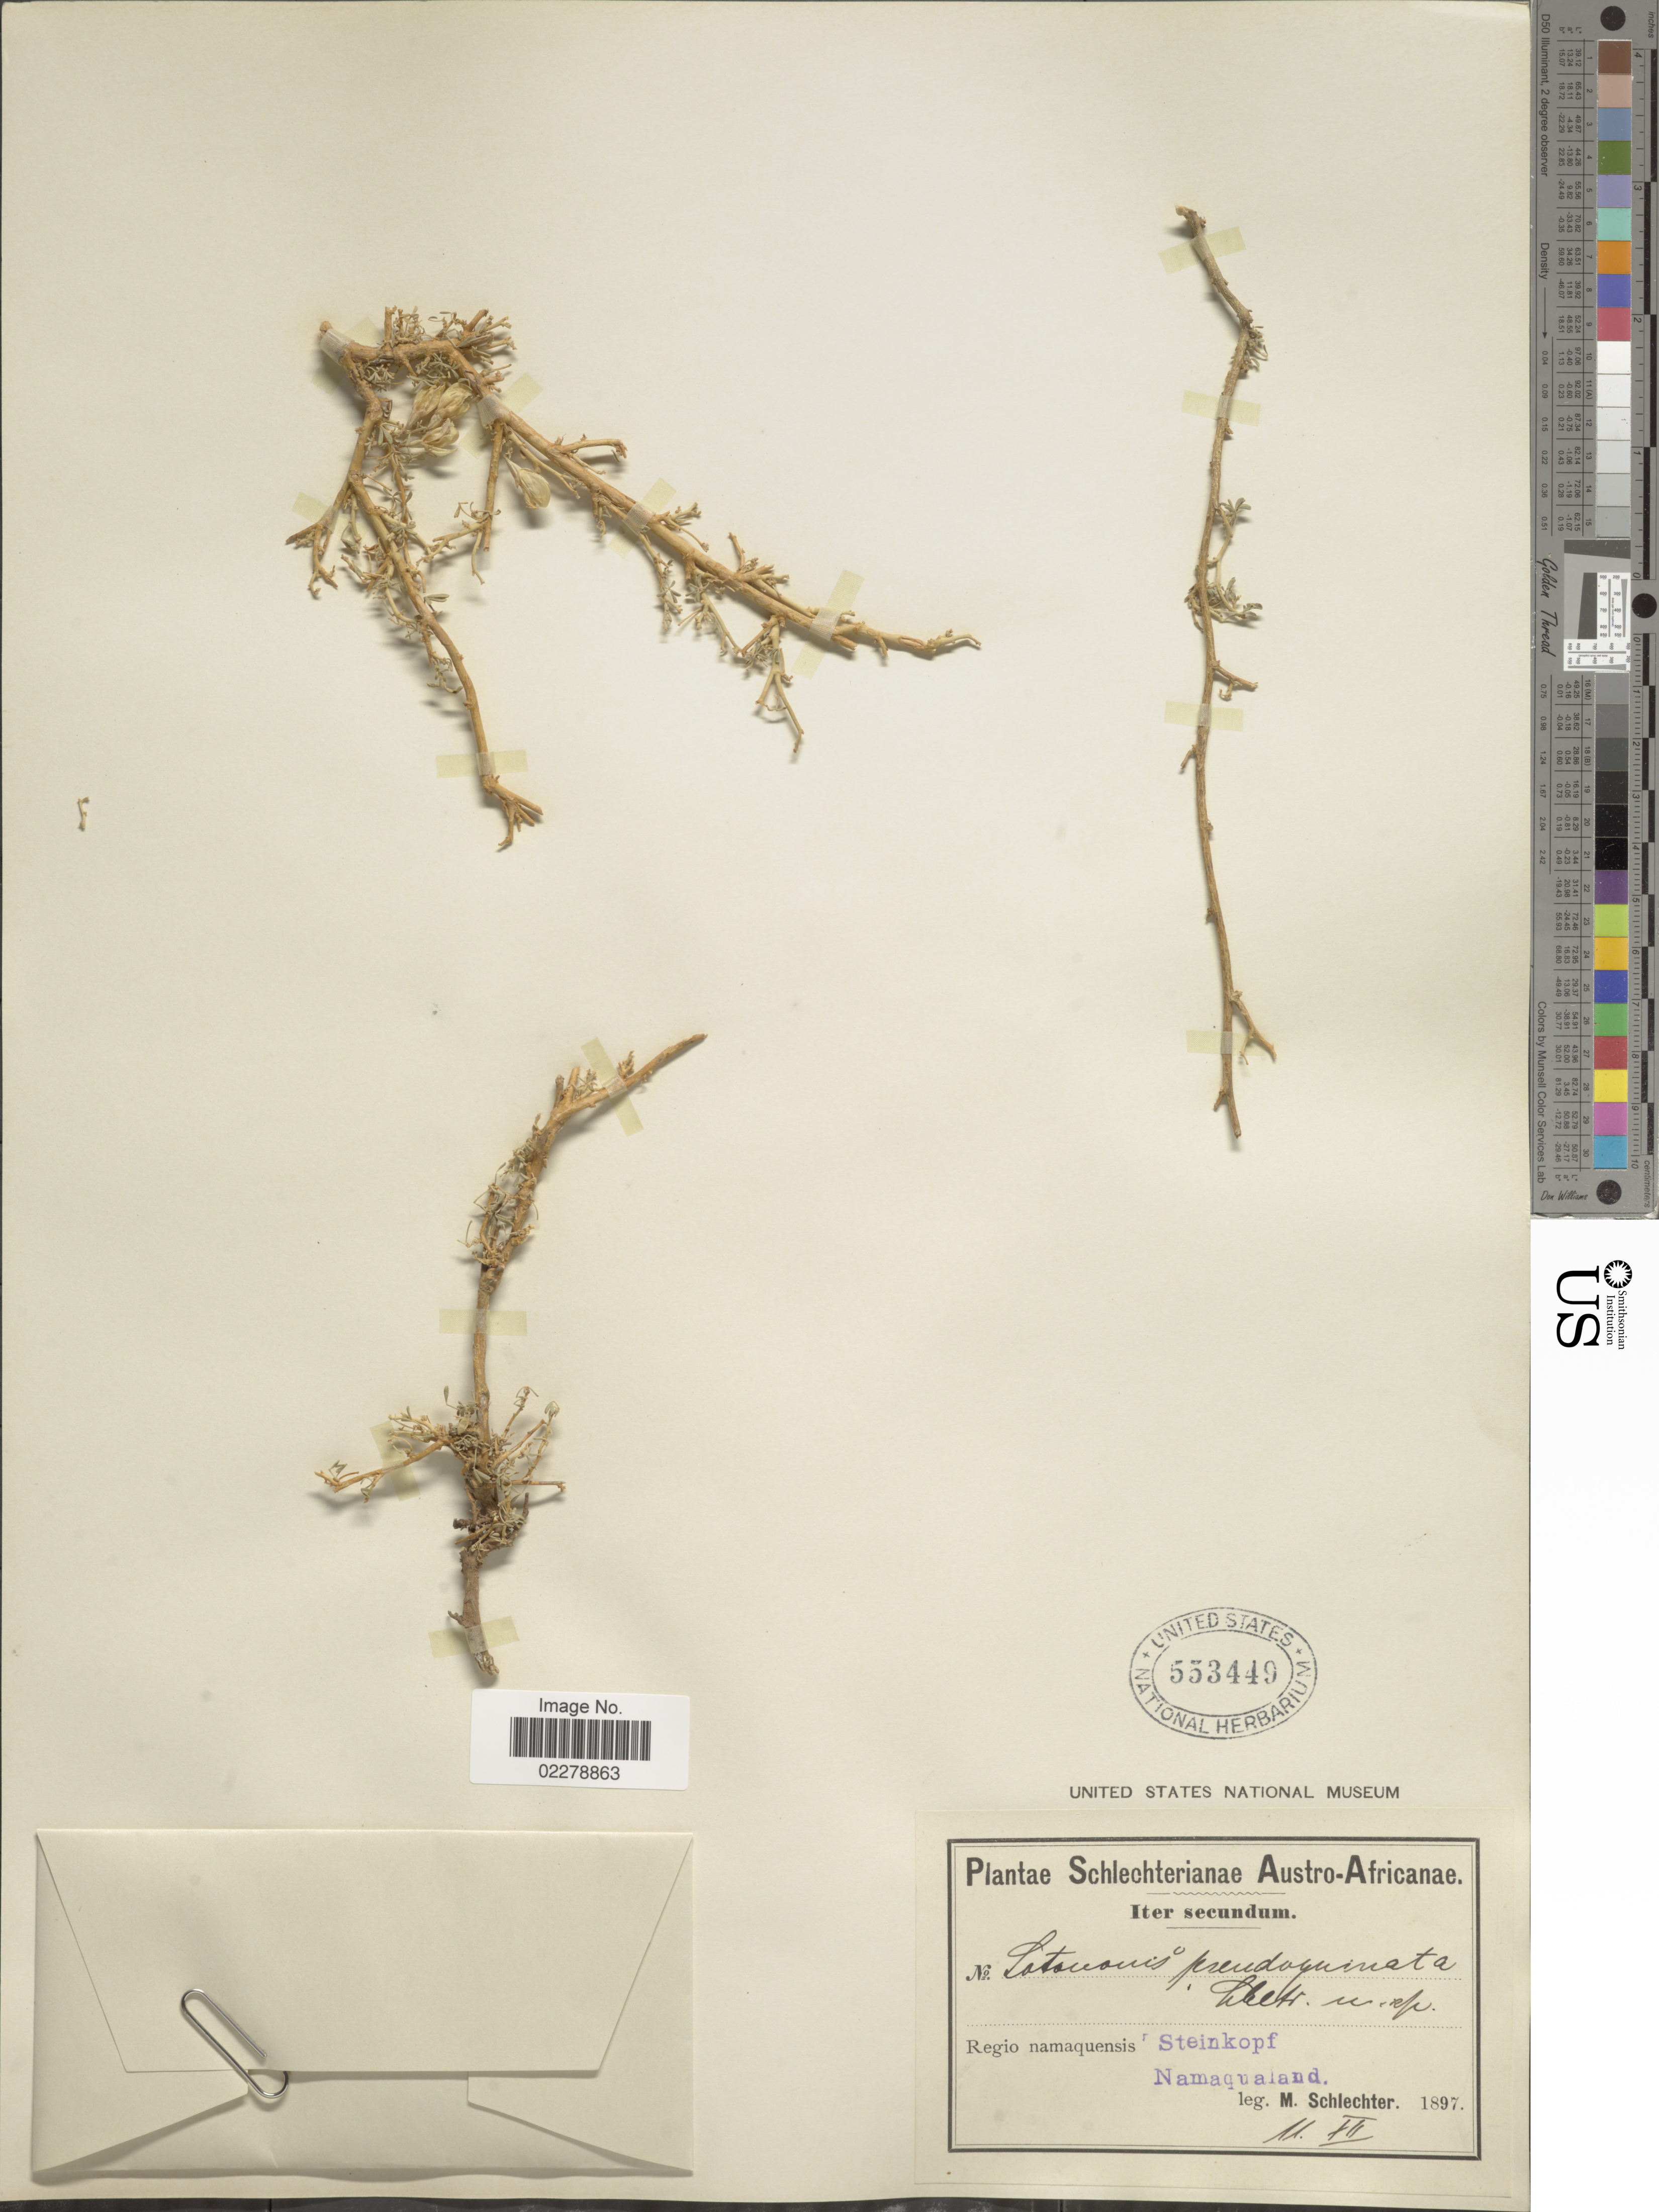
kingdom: Plantae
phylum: Tracheophyta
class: Magnoliopsida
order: Fabales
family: Fabaceae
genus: Lotononis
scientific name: Lotononis pseudoquinata Schltr. ined.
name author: Schltr.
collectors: M. Schlechter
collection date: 1897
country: South Africa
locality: Austro- Africanae. Regio namaquensis, Steinkopf, Namaqualand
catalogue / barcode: US 553449